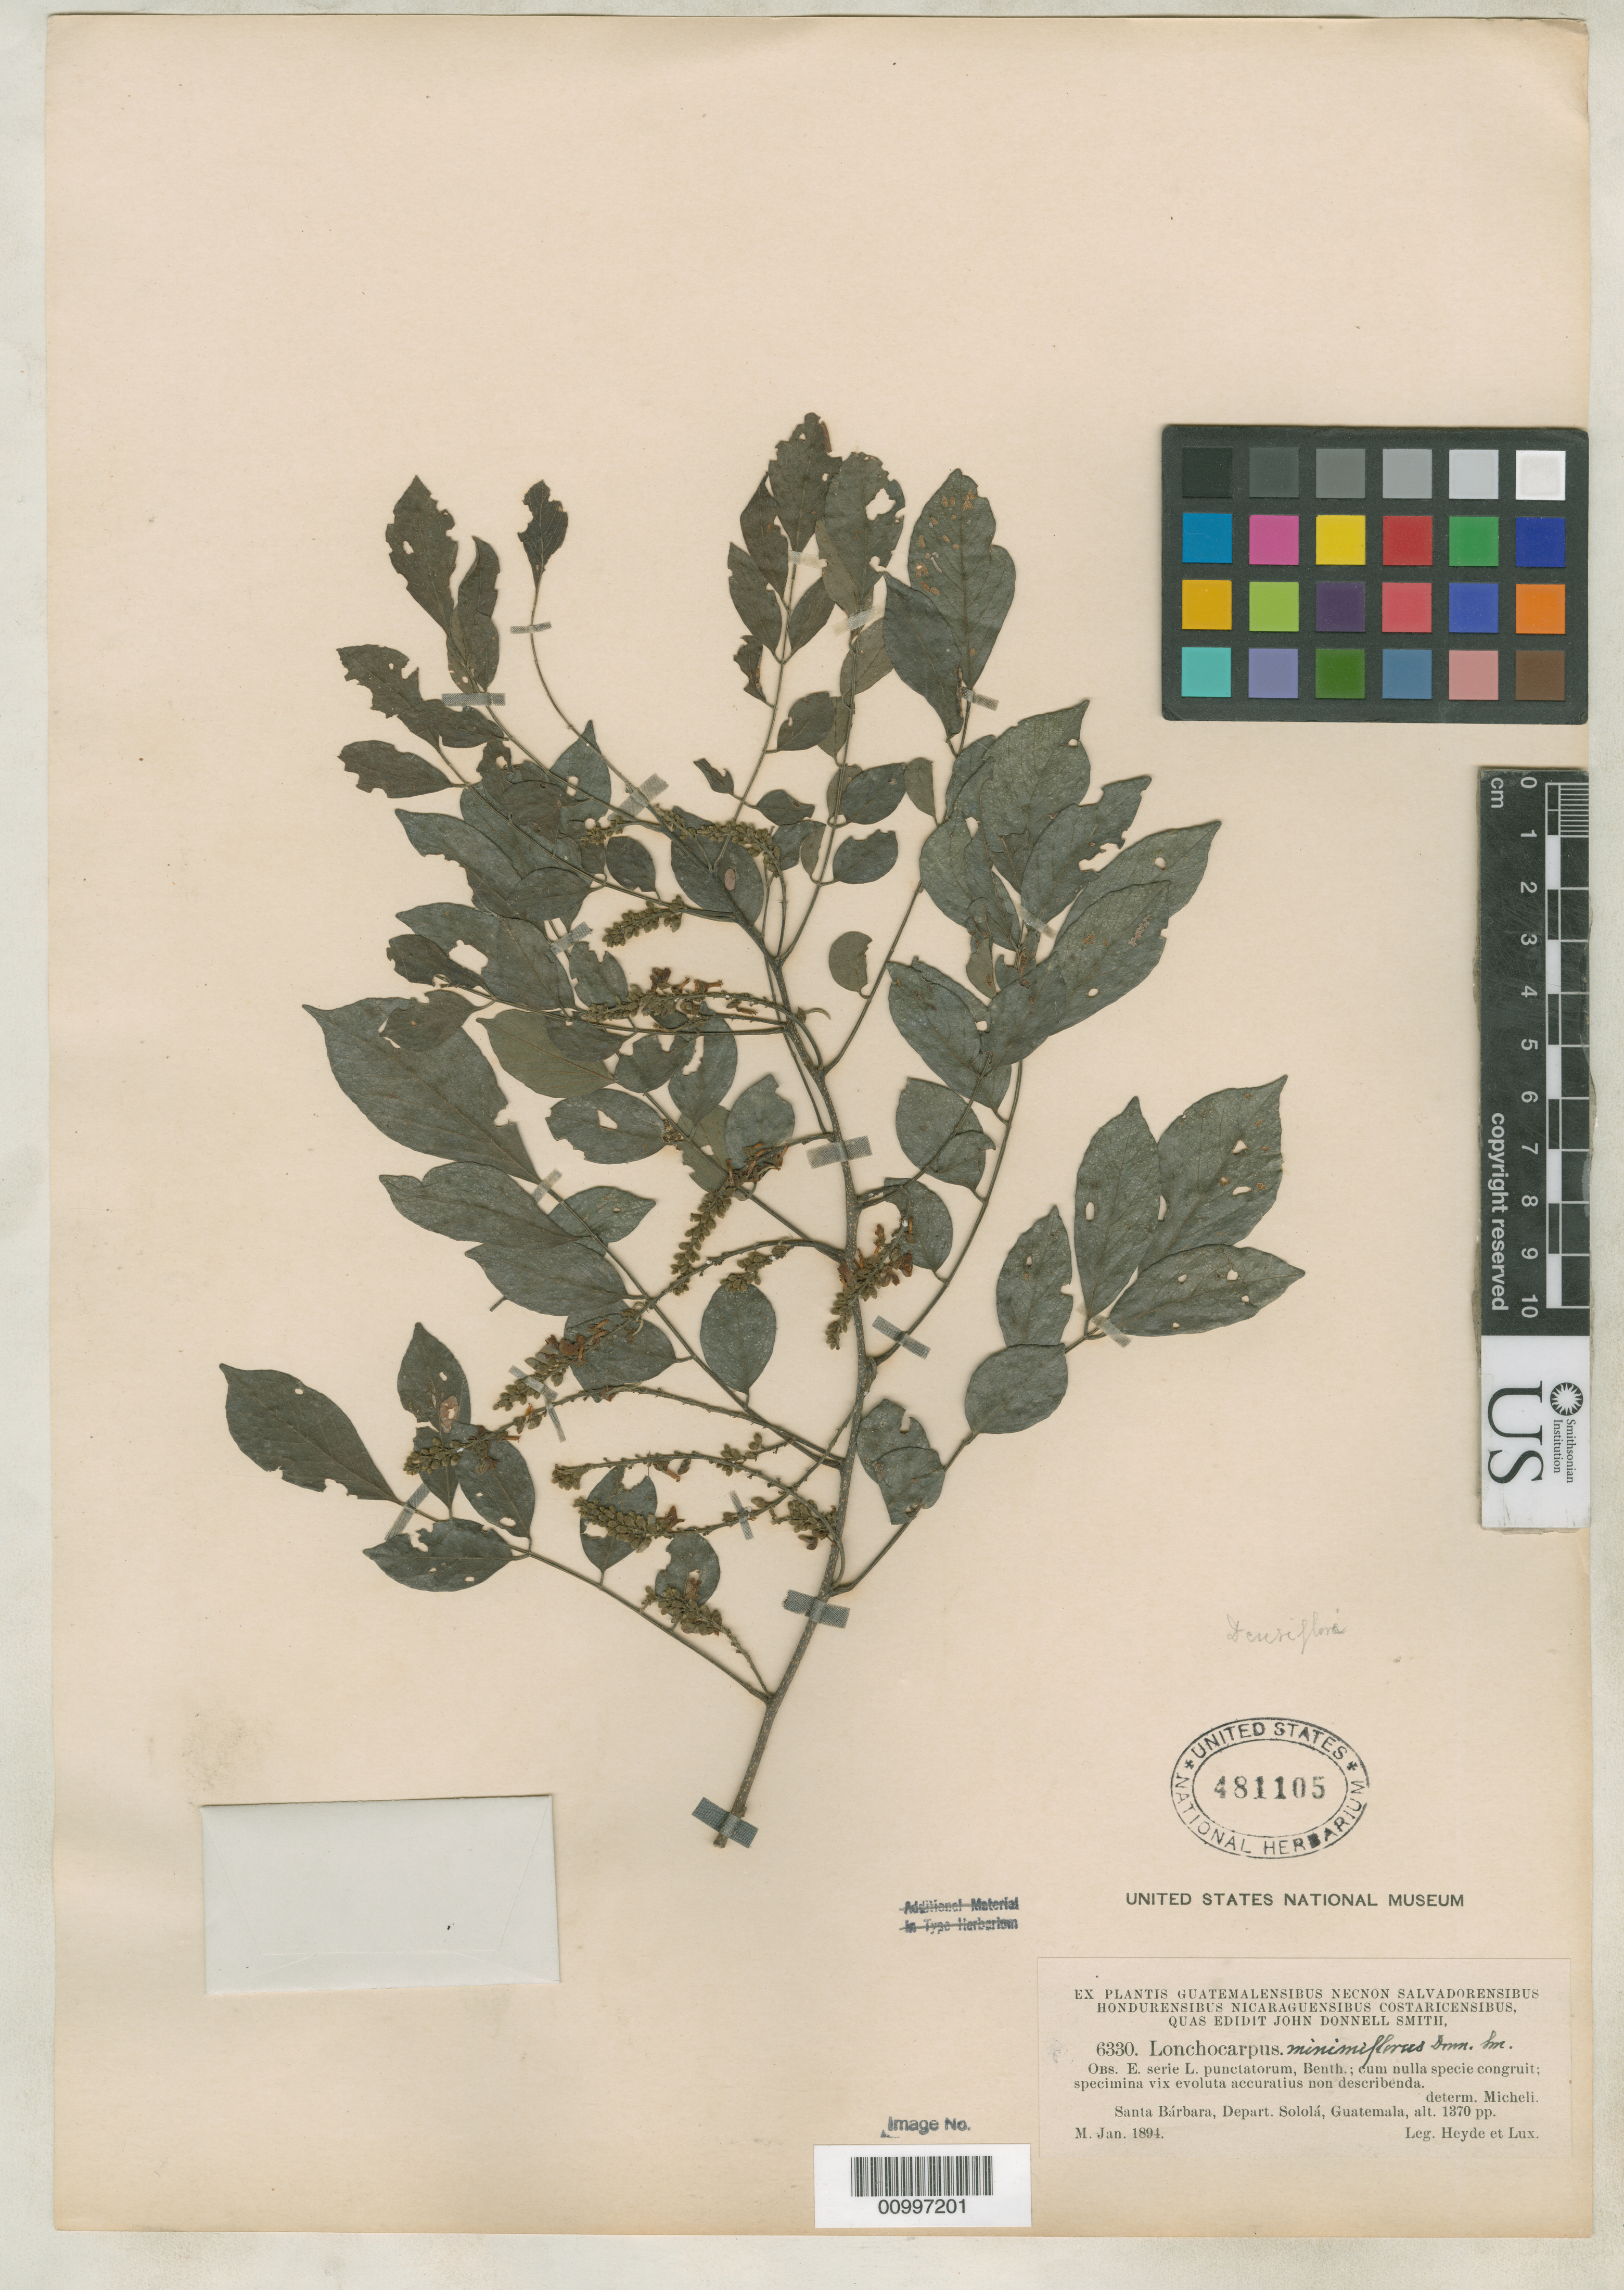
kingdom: Plantae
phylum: Tracheophyta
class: Magnoliopsida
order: Fabales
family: Fabaceae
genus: Lonchocarpus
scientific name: Lonchocarpus minimiflorus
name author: Donn. Sm.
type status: Type Collection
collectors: E. T. Heyde & E. Lux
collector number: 6330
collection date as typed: Jan 1894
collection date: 1894-01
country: Guatemala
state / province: Sololá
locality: Santa Barbara.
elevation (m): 418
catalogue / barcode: US 481105